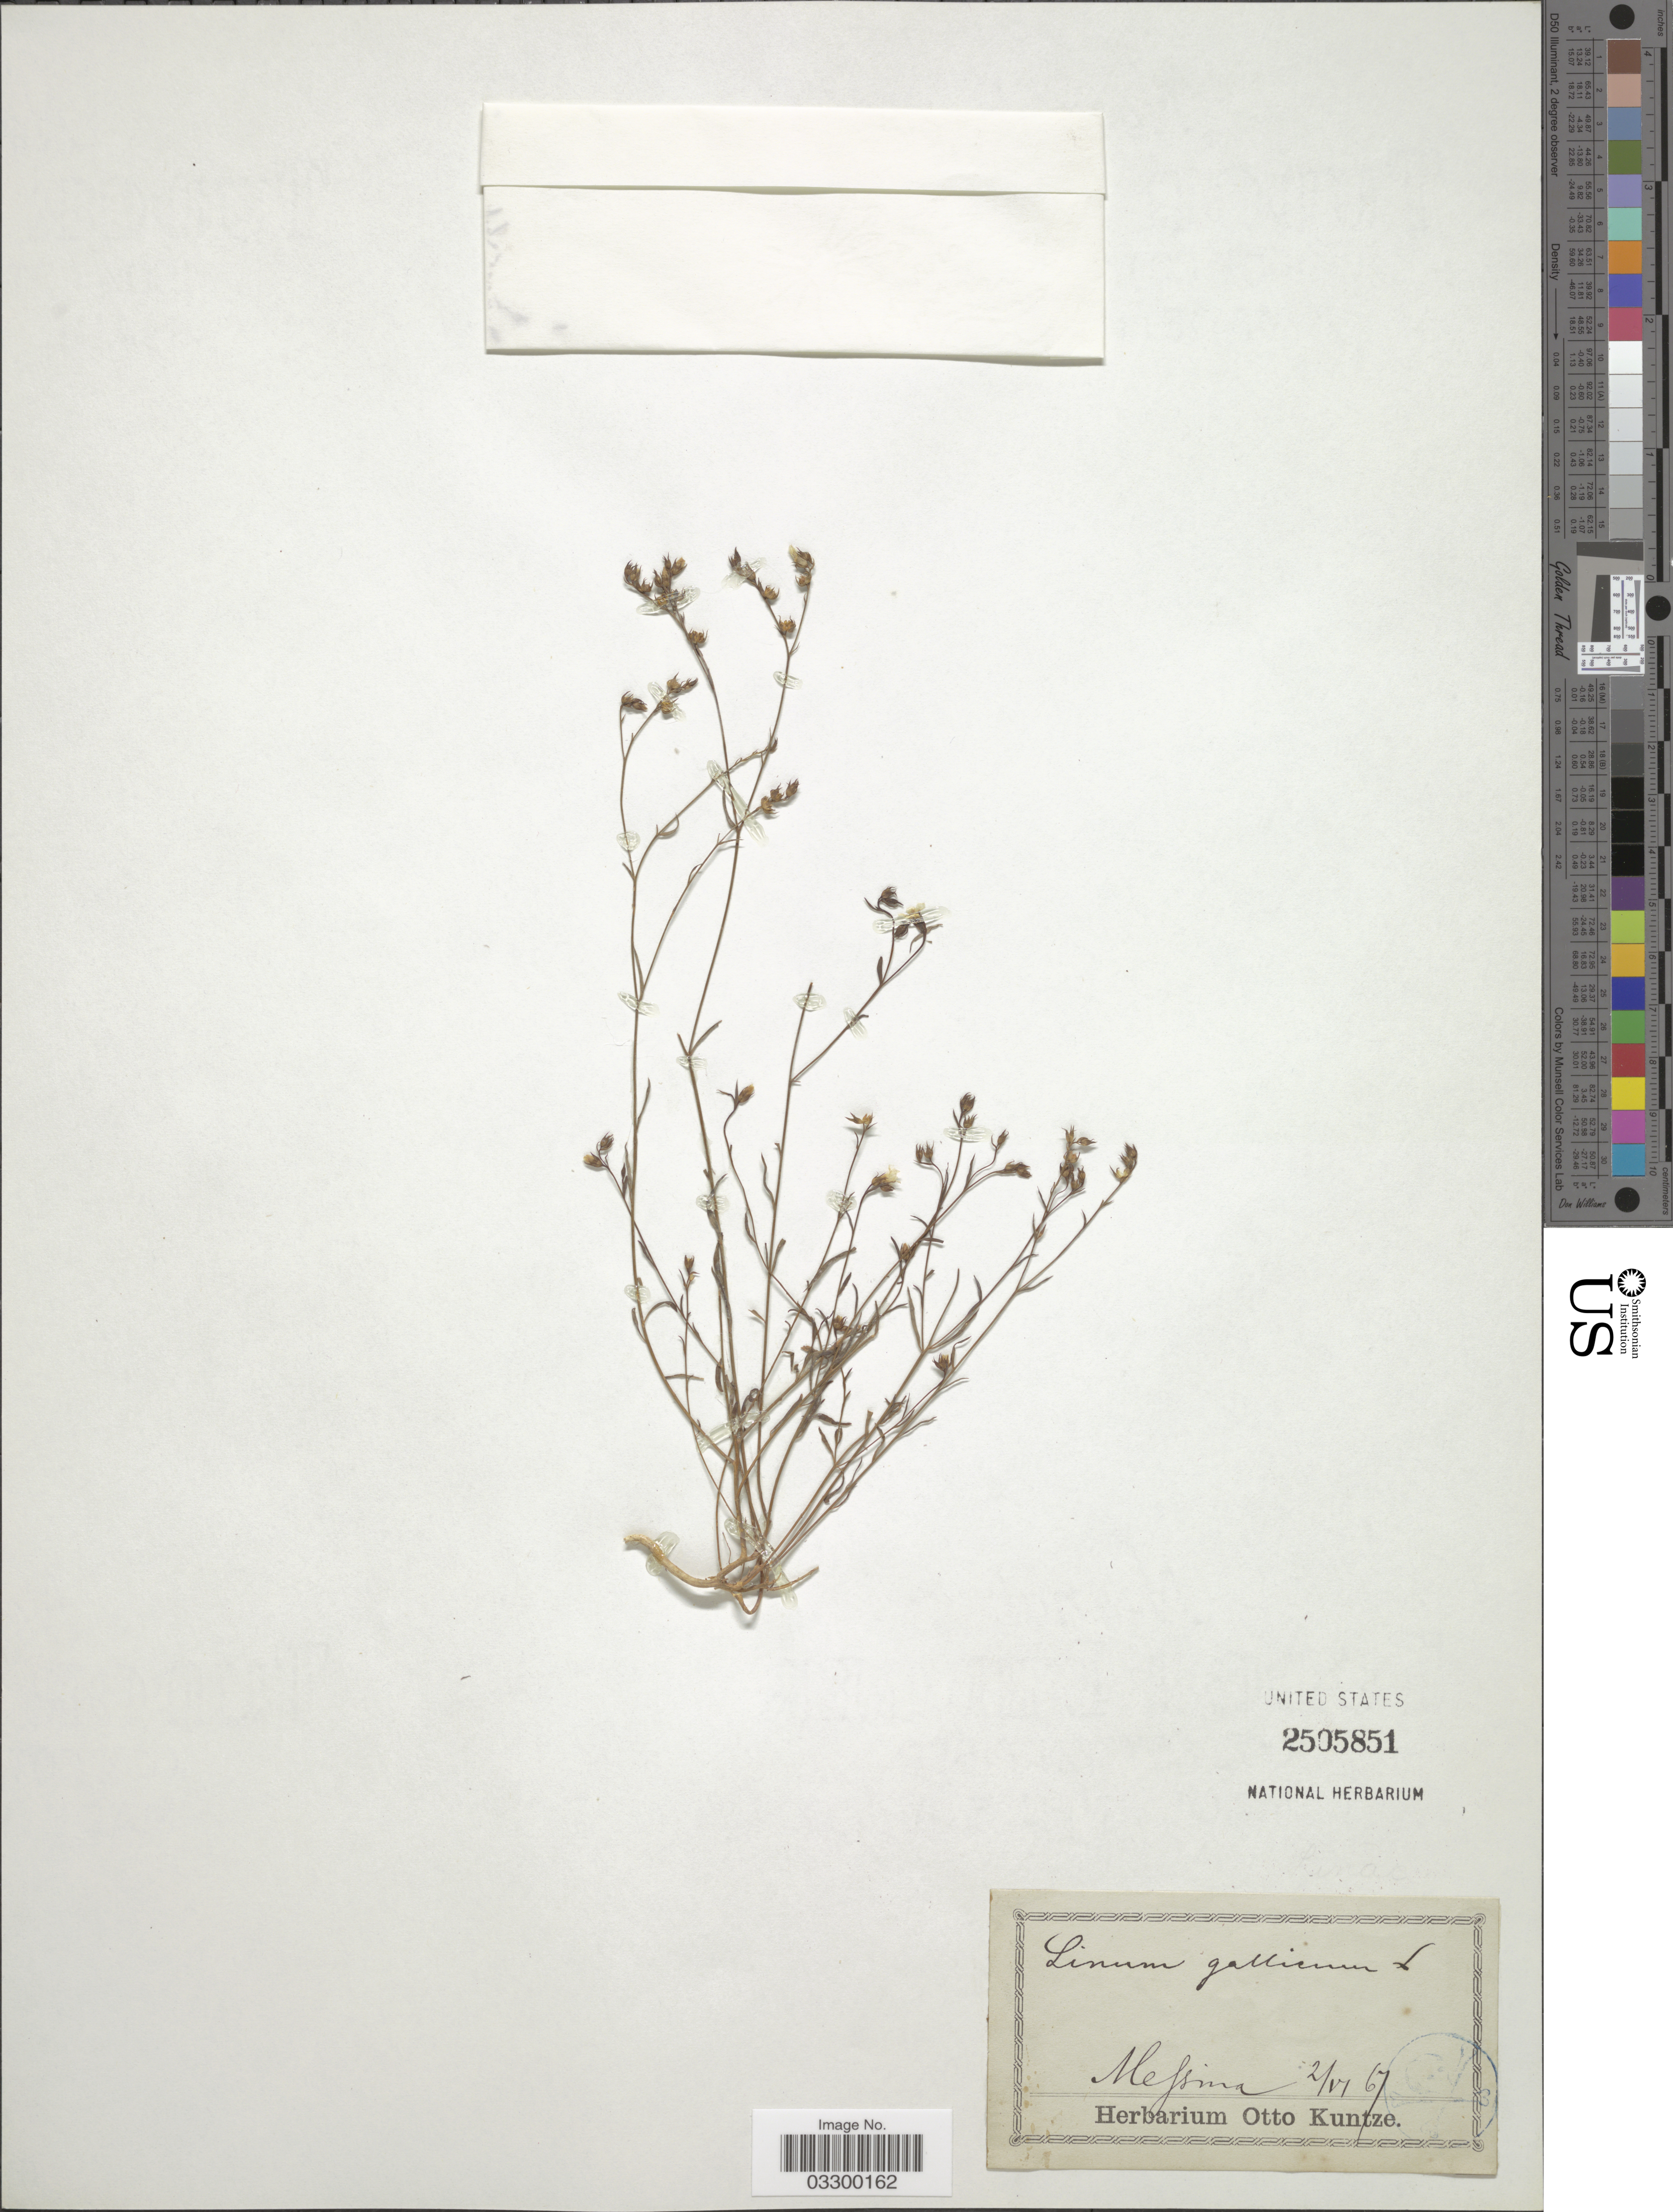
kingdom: Plantae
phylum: Tracheophyta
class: Magnoliopsida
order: Malpighiales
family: Linaceae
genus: Linum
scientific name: Linum gallicum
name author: L.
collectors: ex herb. Otto Kuntze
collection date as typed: Transcribed d/m/y: 2/6/67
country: Italy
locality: Messina.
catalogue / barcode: US 2505851